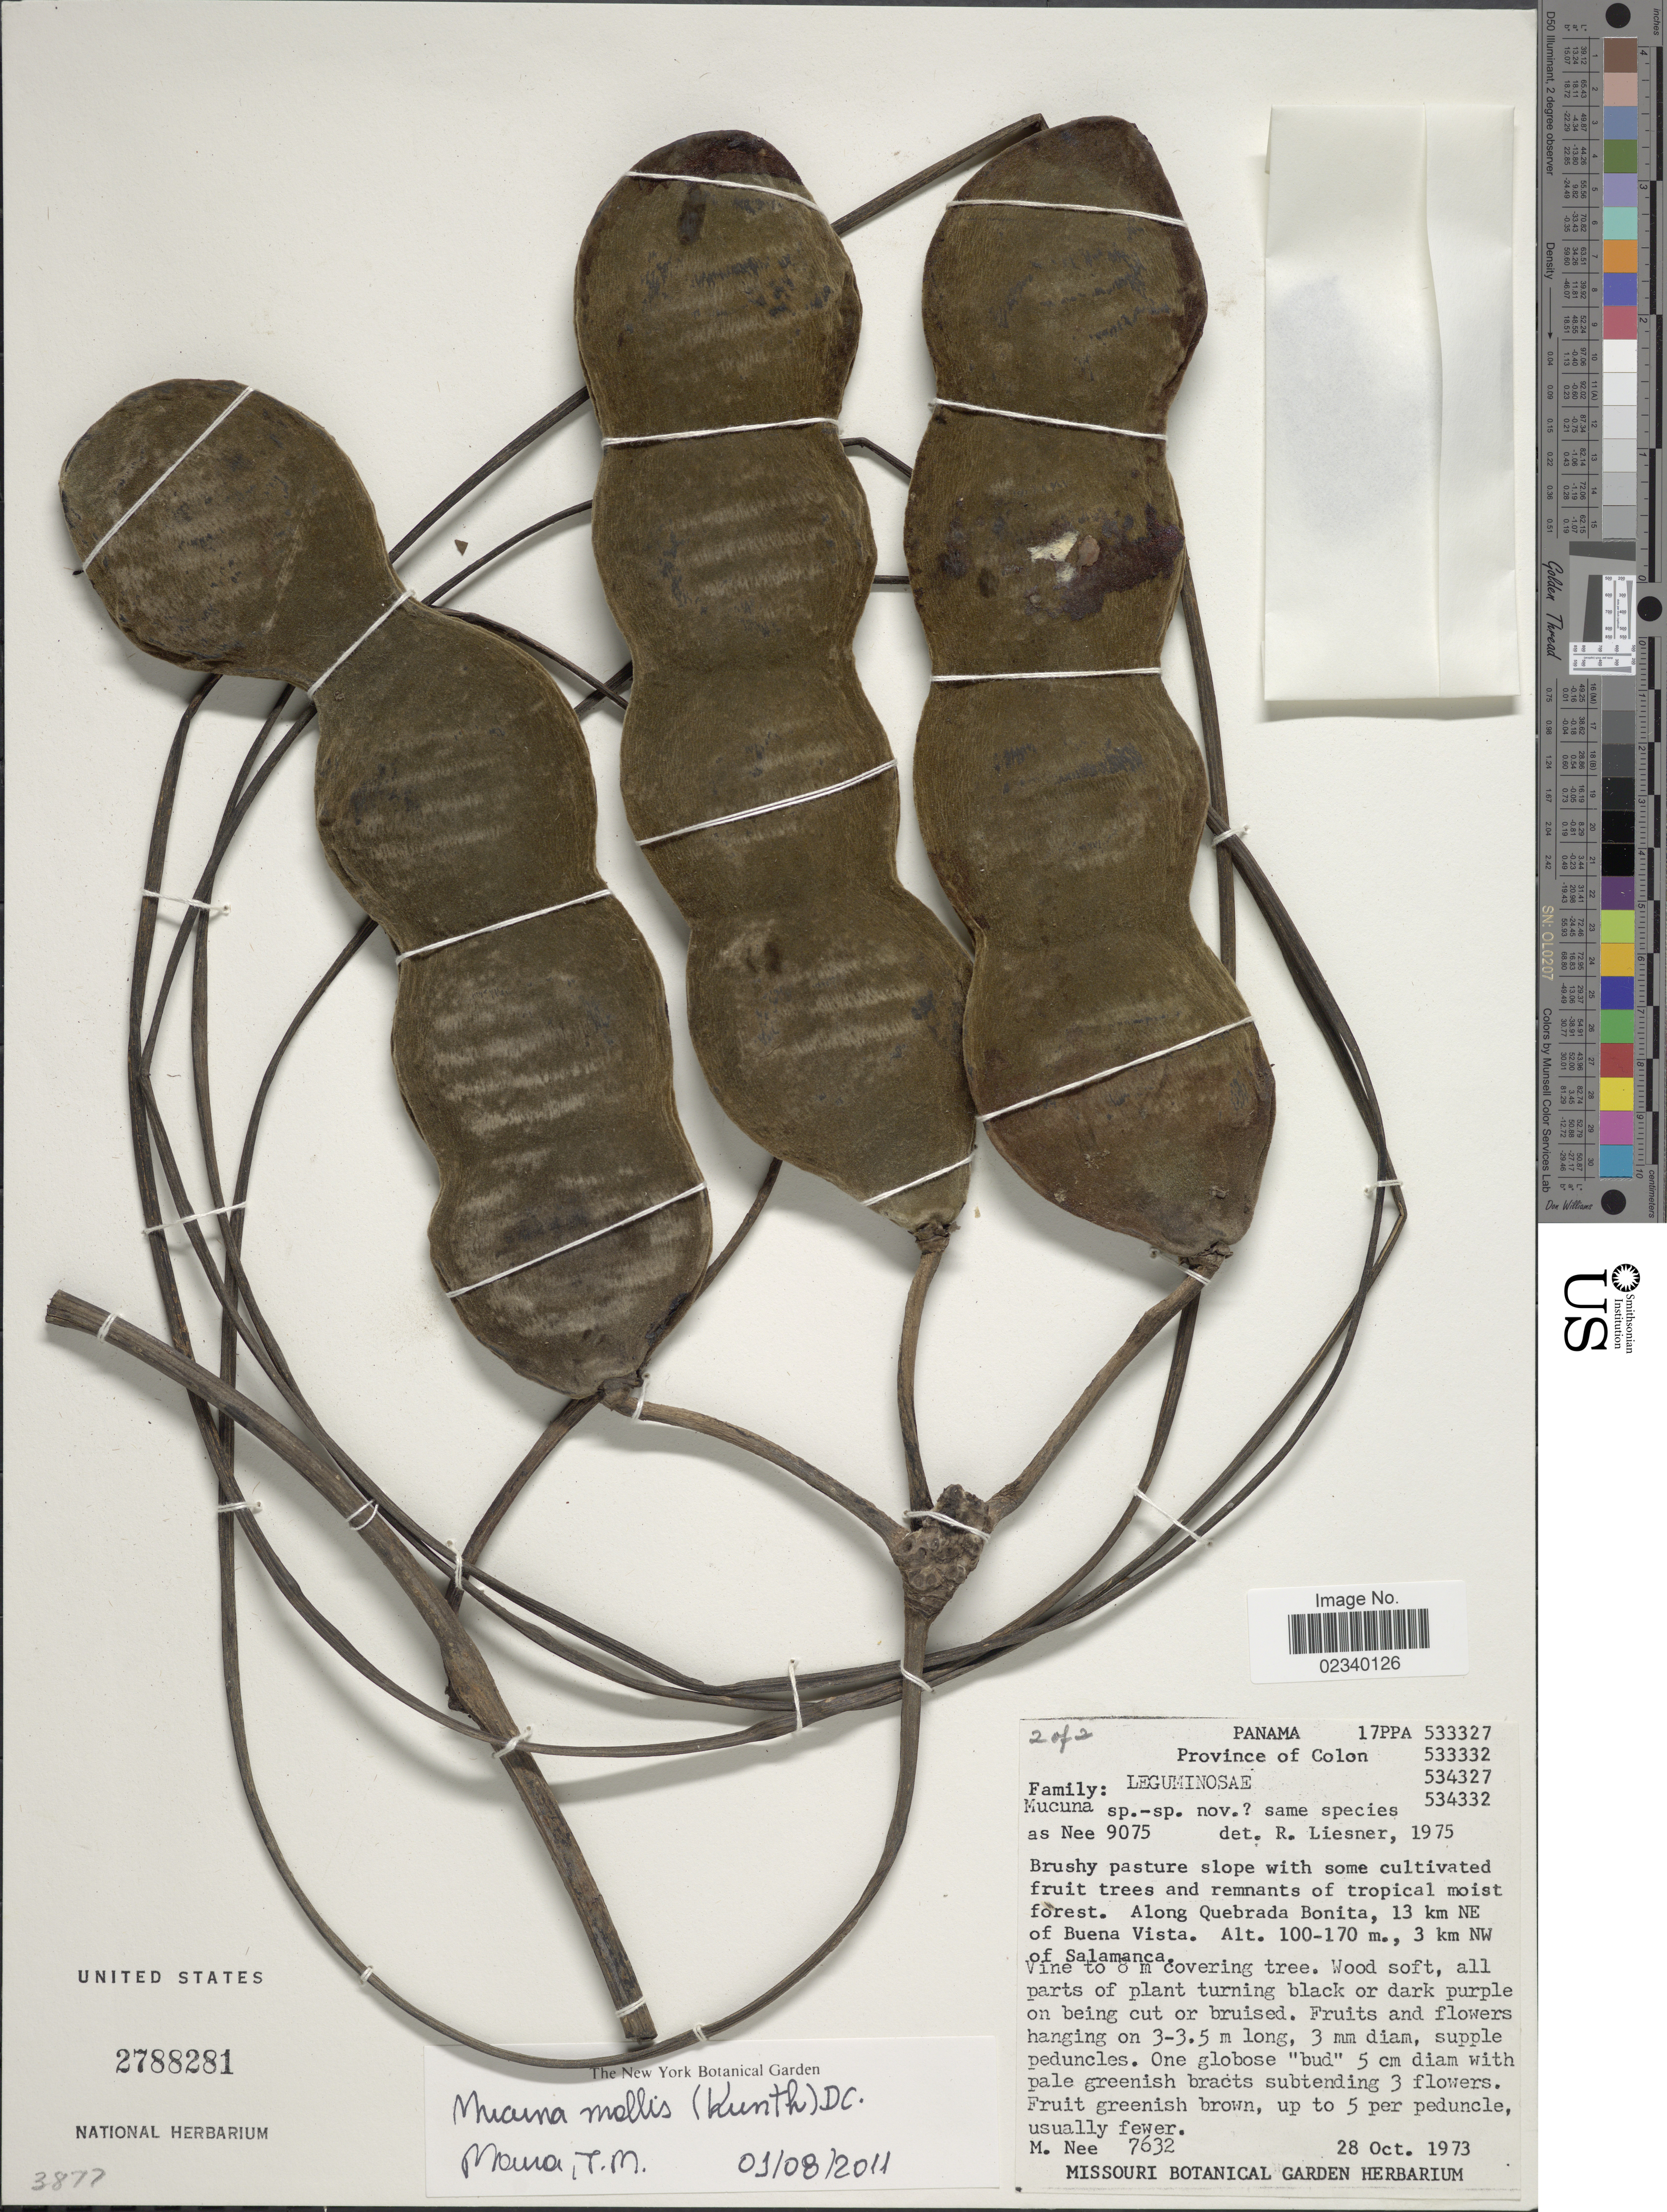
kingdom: Plantae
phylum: Tracheophyta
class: Magnoliopsida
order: Fabales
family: Fabaceae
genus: Mucuna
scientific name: Mucuna mollis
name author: (Kunth) DC.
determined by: Moura, T. M. de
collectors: M. Nee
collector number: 7632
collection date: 1973-10-28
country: Panama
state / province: Colón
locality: Province of Colon. Along Quebrada Bonita, 13 km NE of Buena Vista, 3 km NW of Salamanca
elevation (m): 100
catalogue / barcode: US 2788281